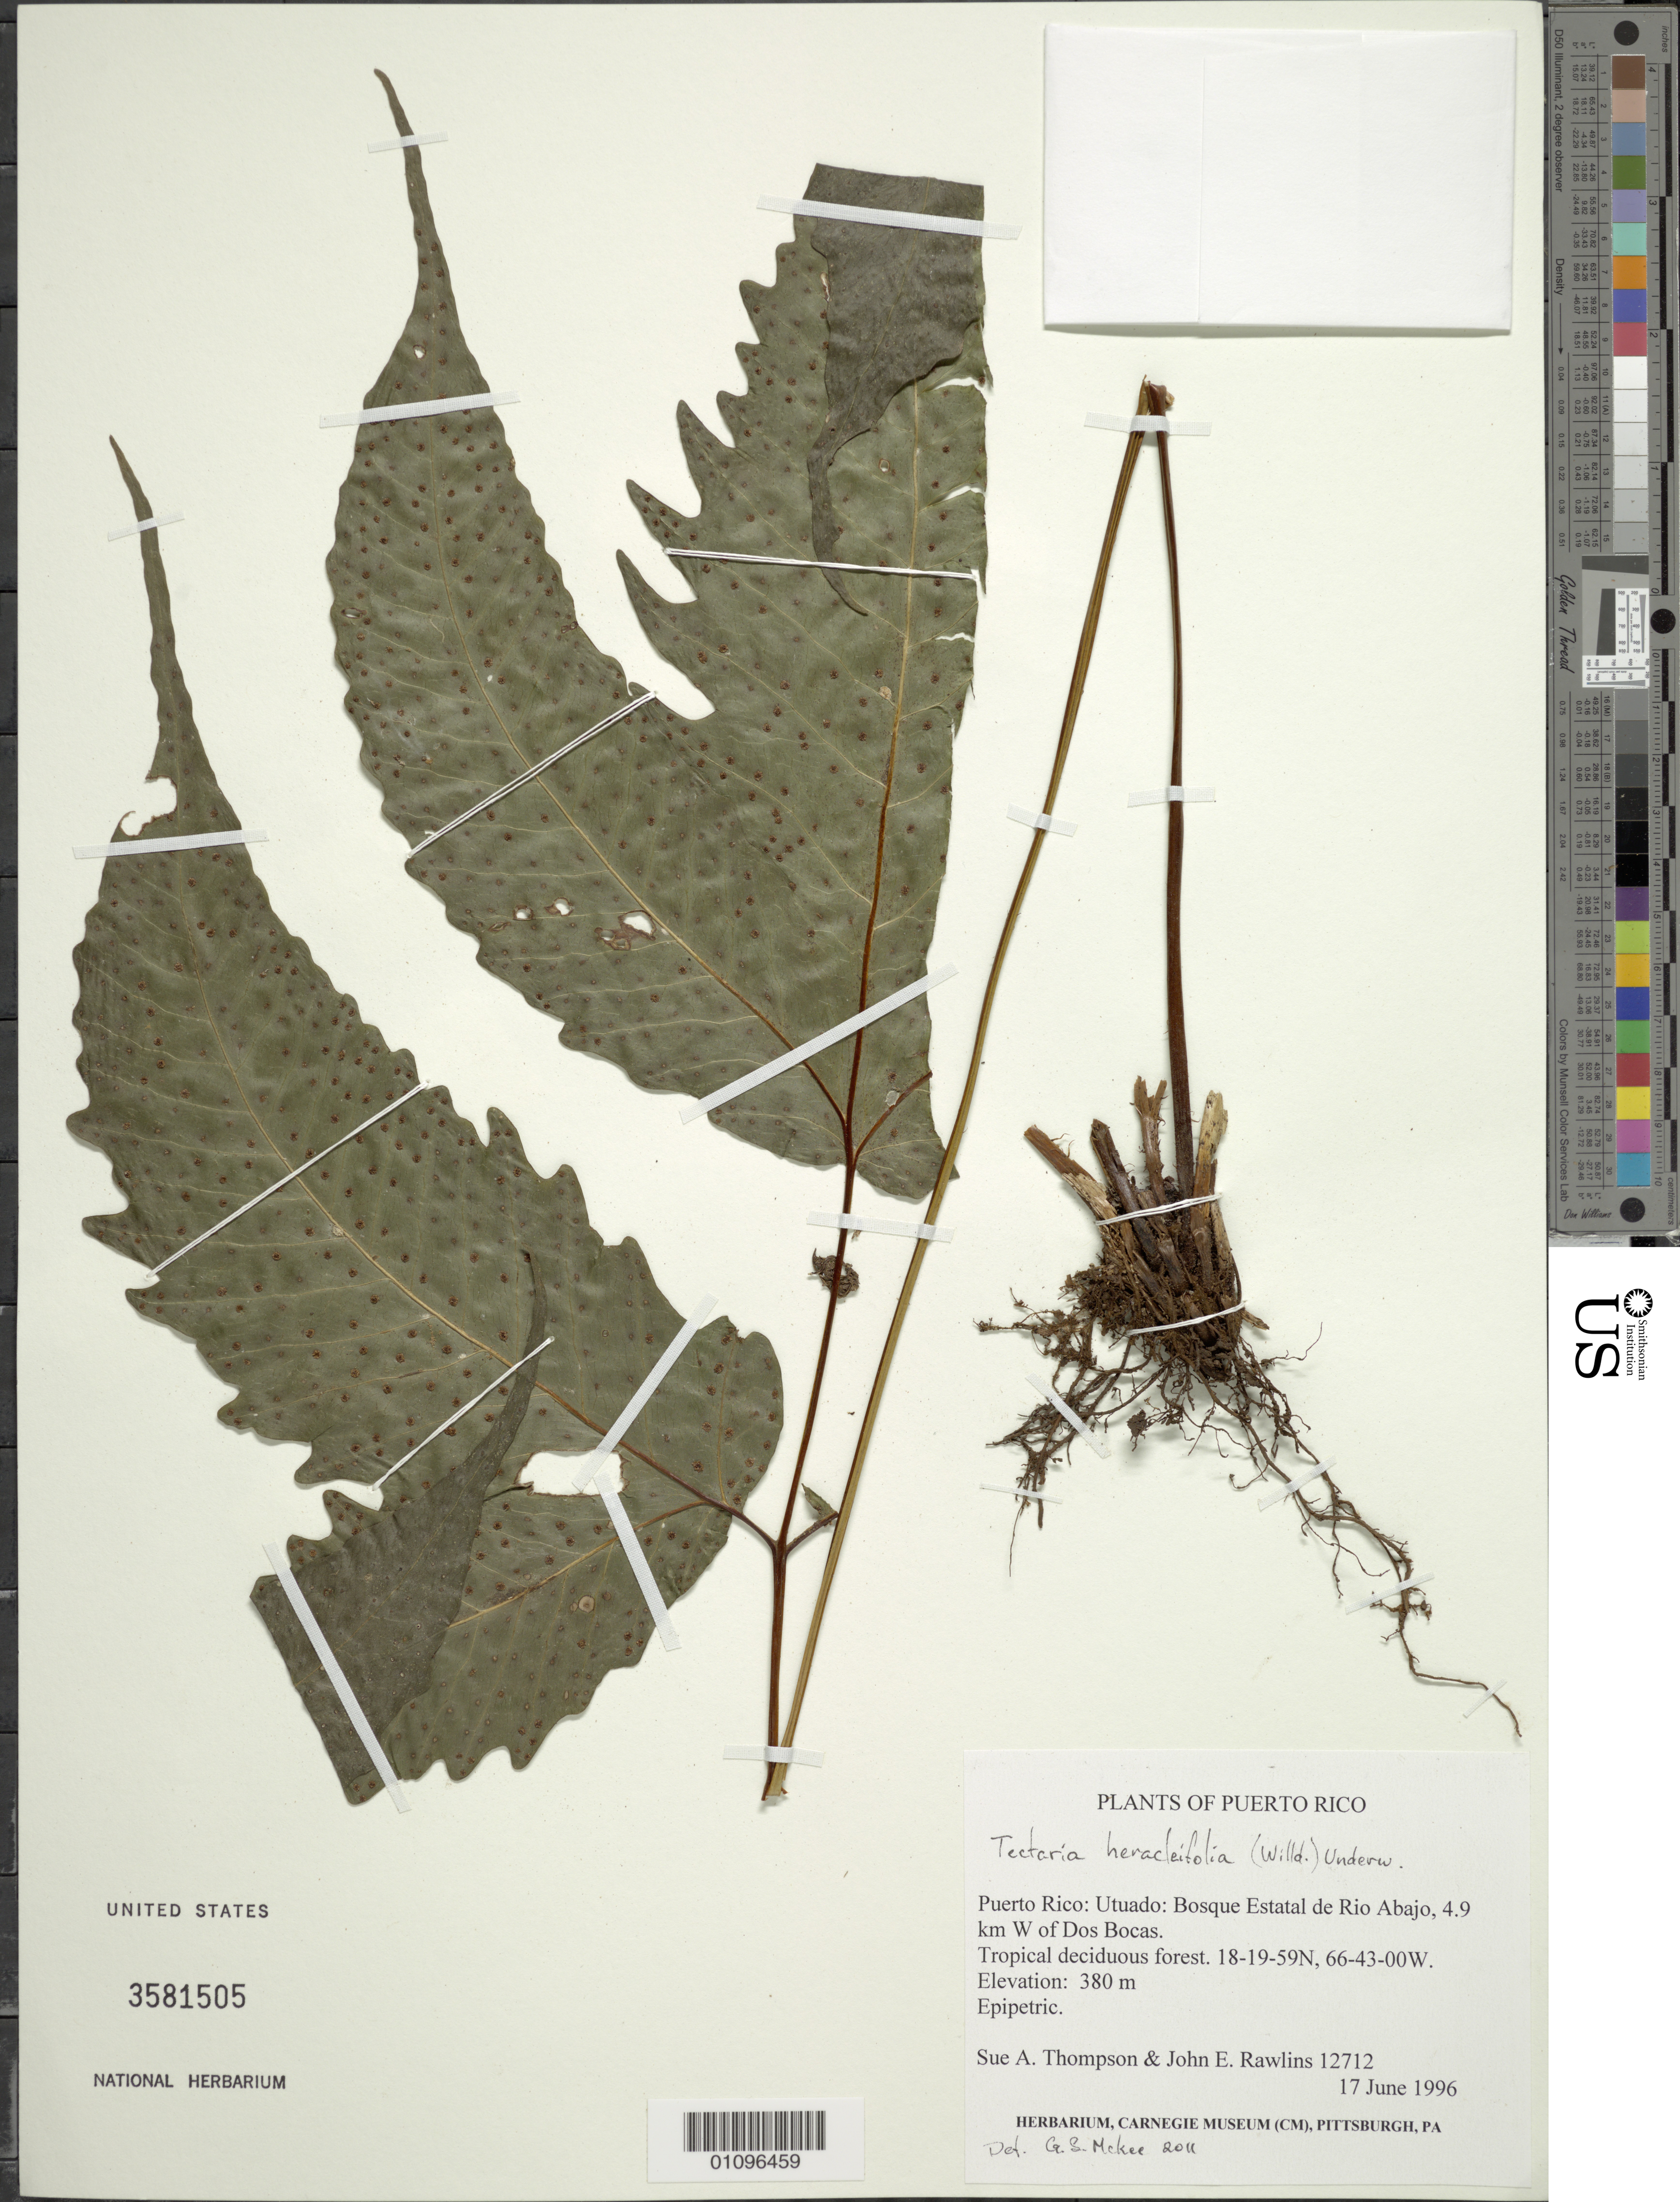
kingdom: Plantae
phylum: Tracheophyta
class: Polypodiopsida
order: Polypodiales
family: Tectariaceae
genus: Tectaria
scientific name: Tectaria heracleifolia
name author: (Willd.) Underw.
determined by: McKee, G. S., (US), NMNH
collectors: S. A. Thompson & J. Rawlins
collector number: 12712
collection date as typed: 17 Jun 1996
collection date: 1996-06-17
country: Puerto Rico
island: Puerto Rico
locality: Utuado; Bosque Estatal de Rio Abajo, 4.9 km W of Dos Bocas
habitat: Tropical deciduous forest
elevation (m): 380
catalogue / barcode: US 3581505